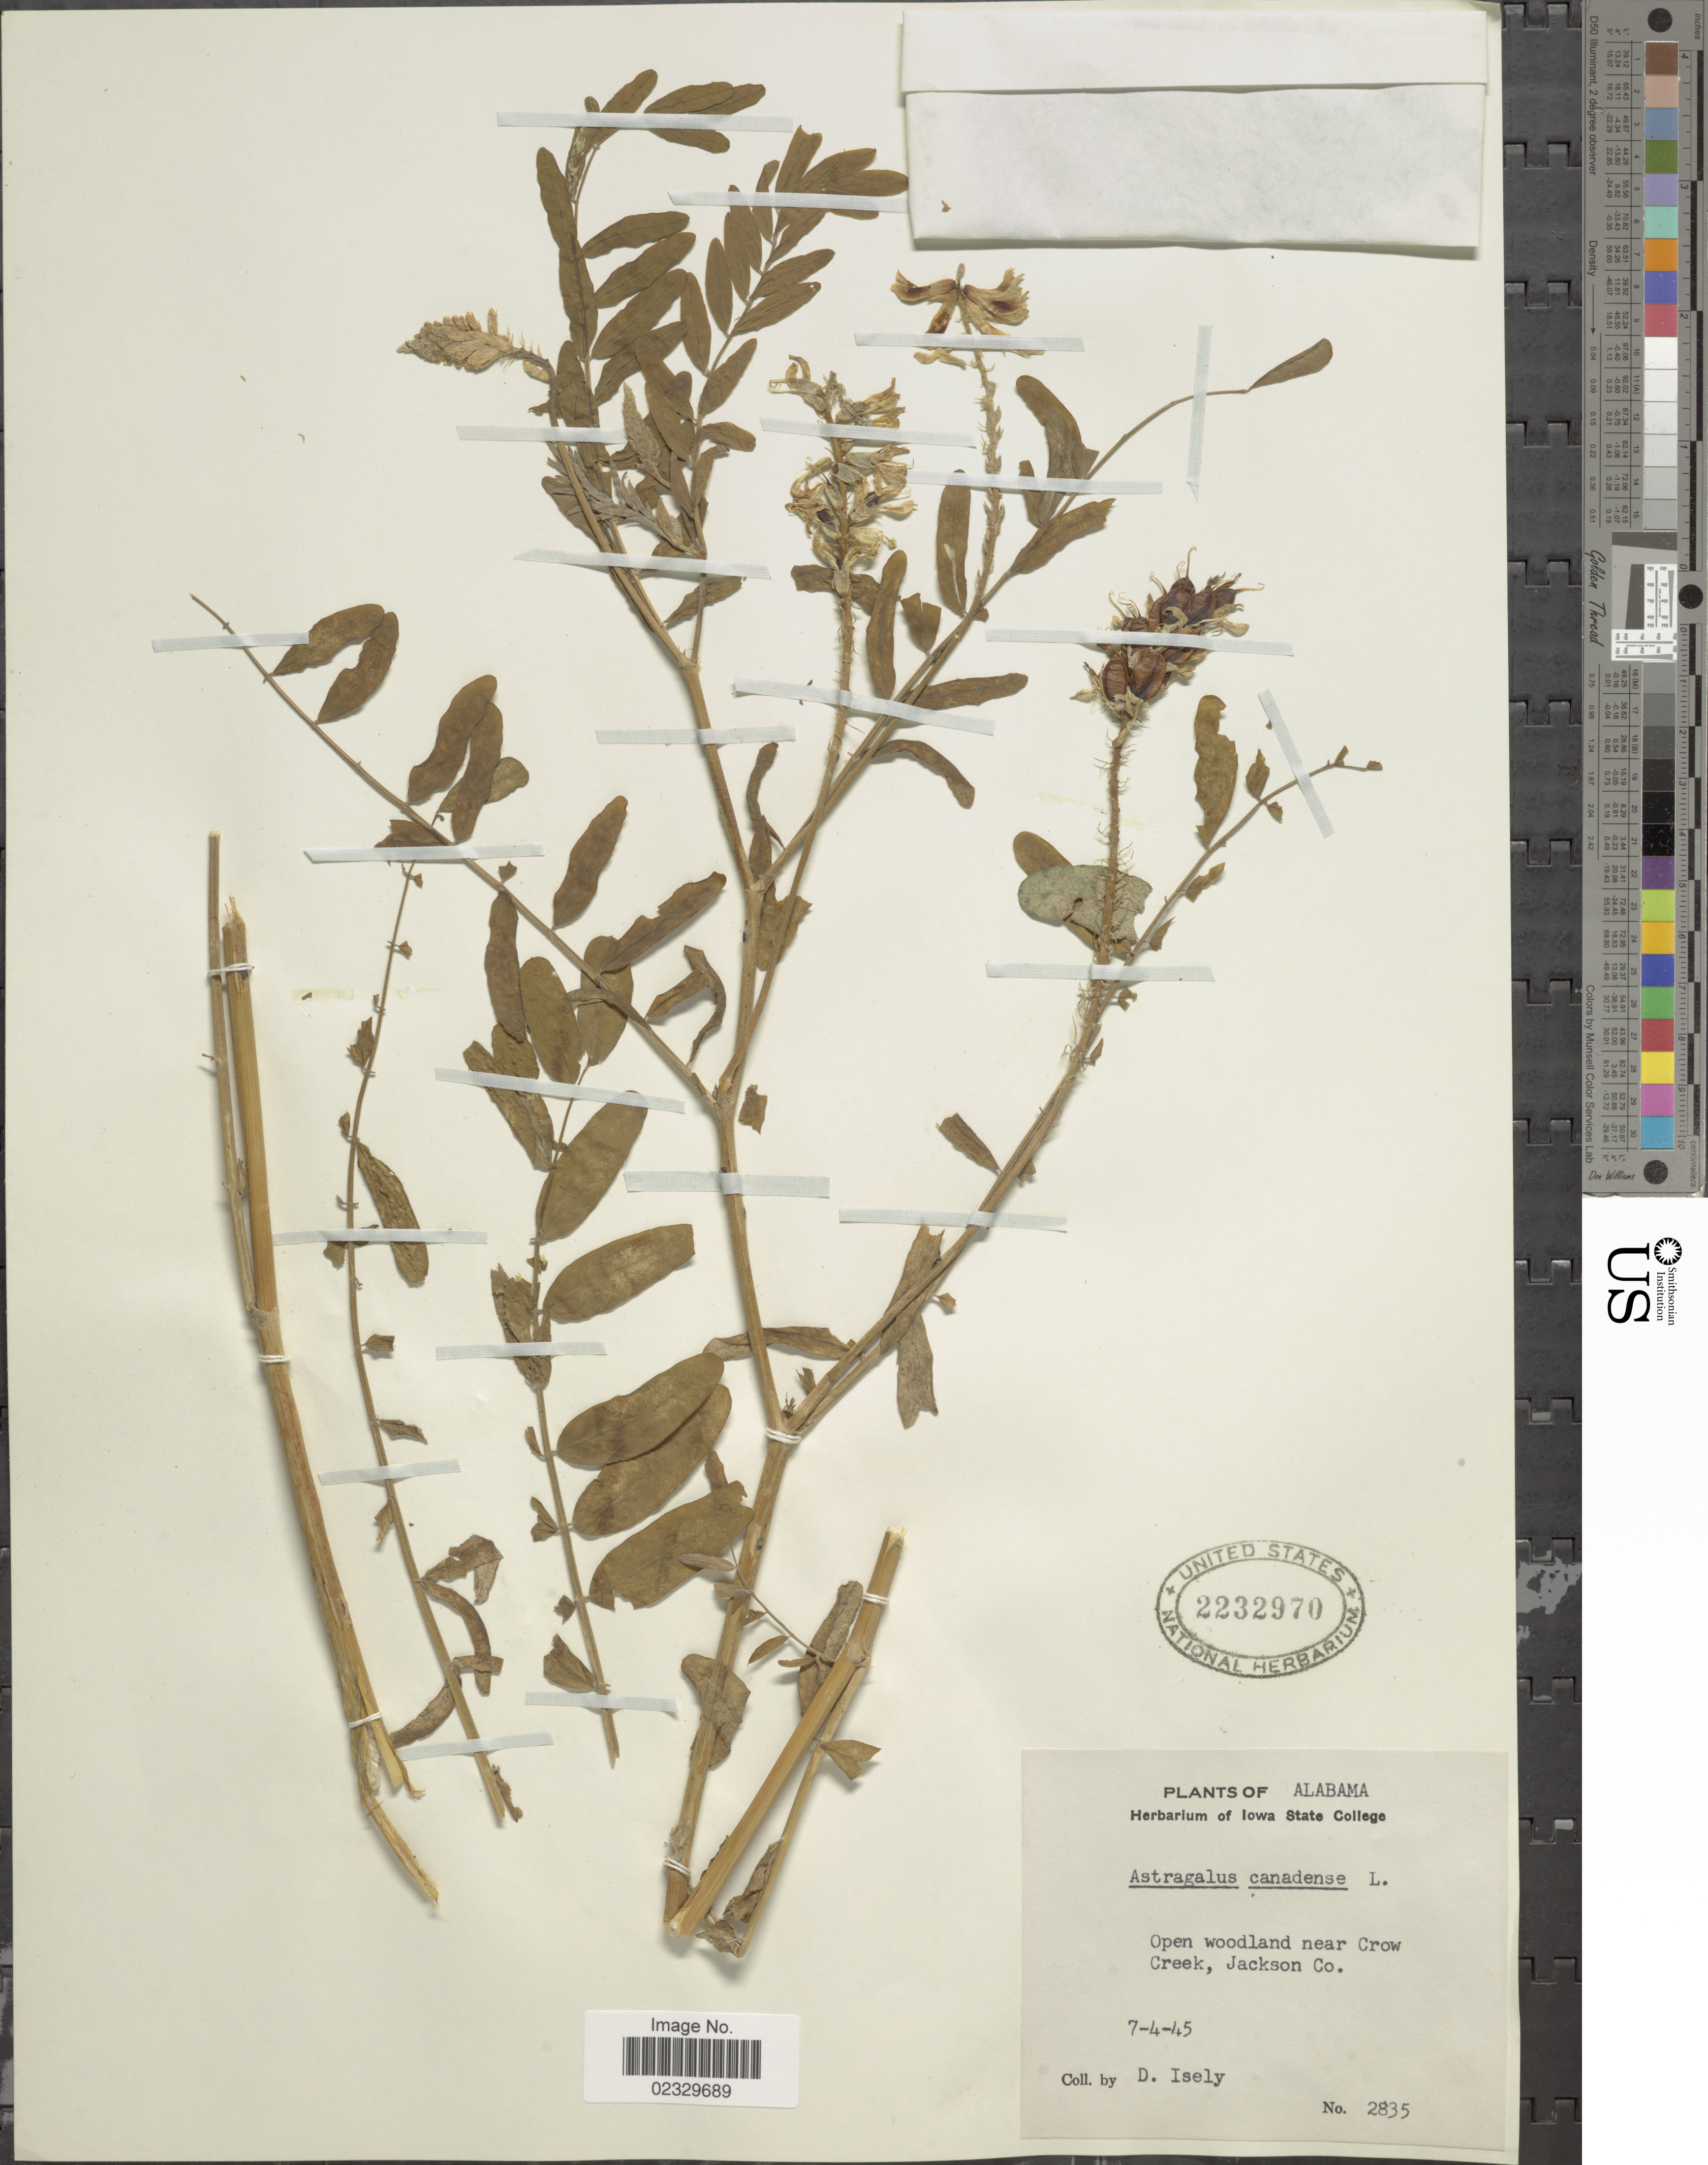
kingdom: Plantae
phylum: Tracheophyta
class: Magnoliopsida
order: Fabales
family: Fabaceae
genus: Astragalus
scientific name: Astragalus canadensis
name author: L.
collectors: D. Isely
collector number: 2835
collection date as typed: Transcribed d/m/y: 4/7/45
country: United States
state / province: Alabama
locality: Open woodland near Crow Creek, Jackson Co.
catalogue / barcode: US 2232970